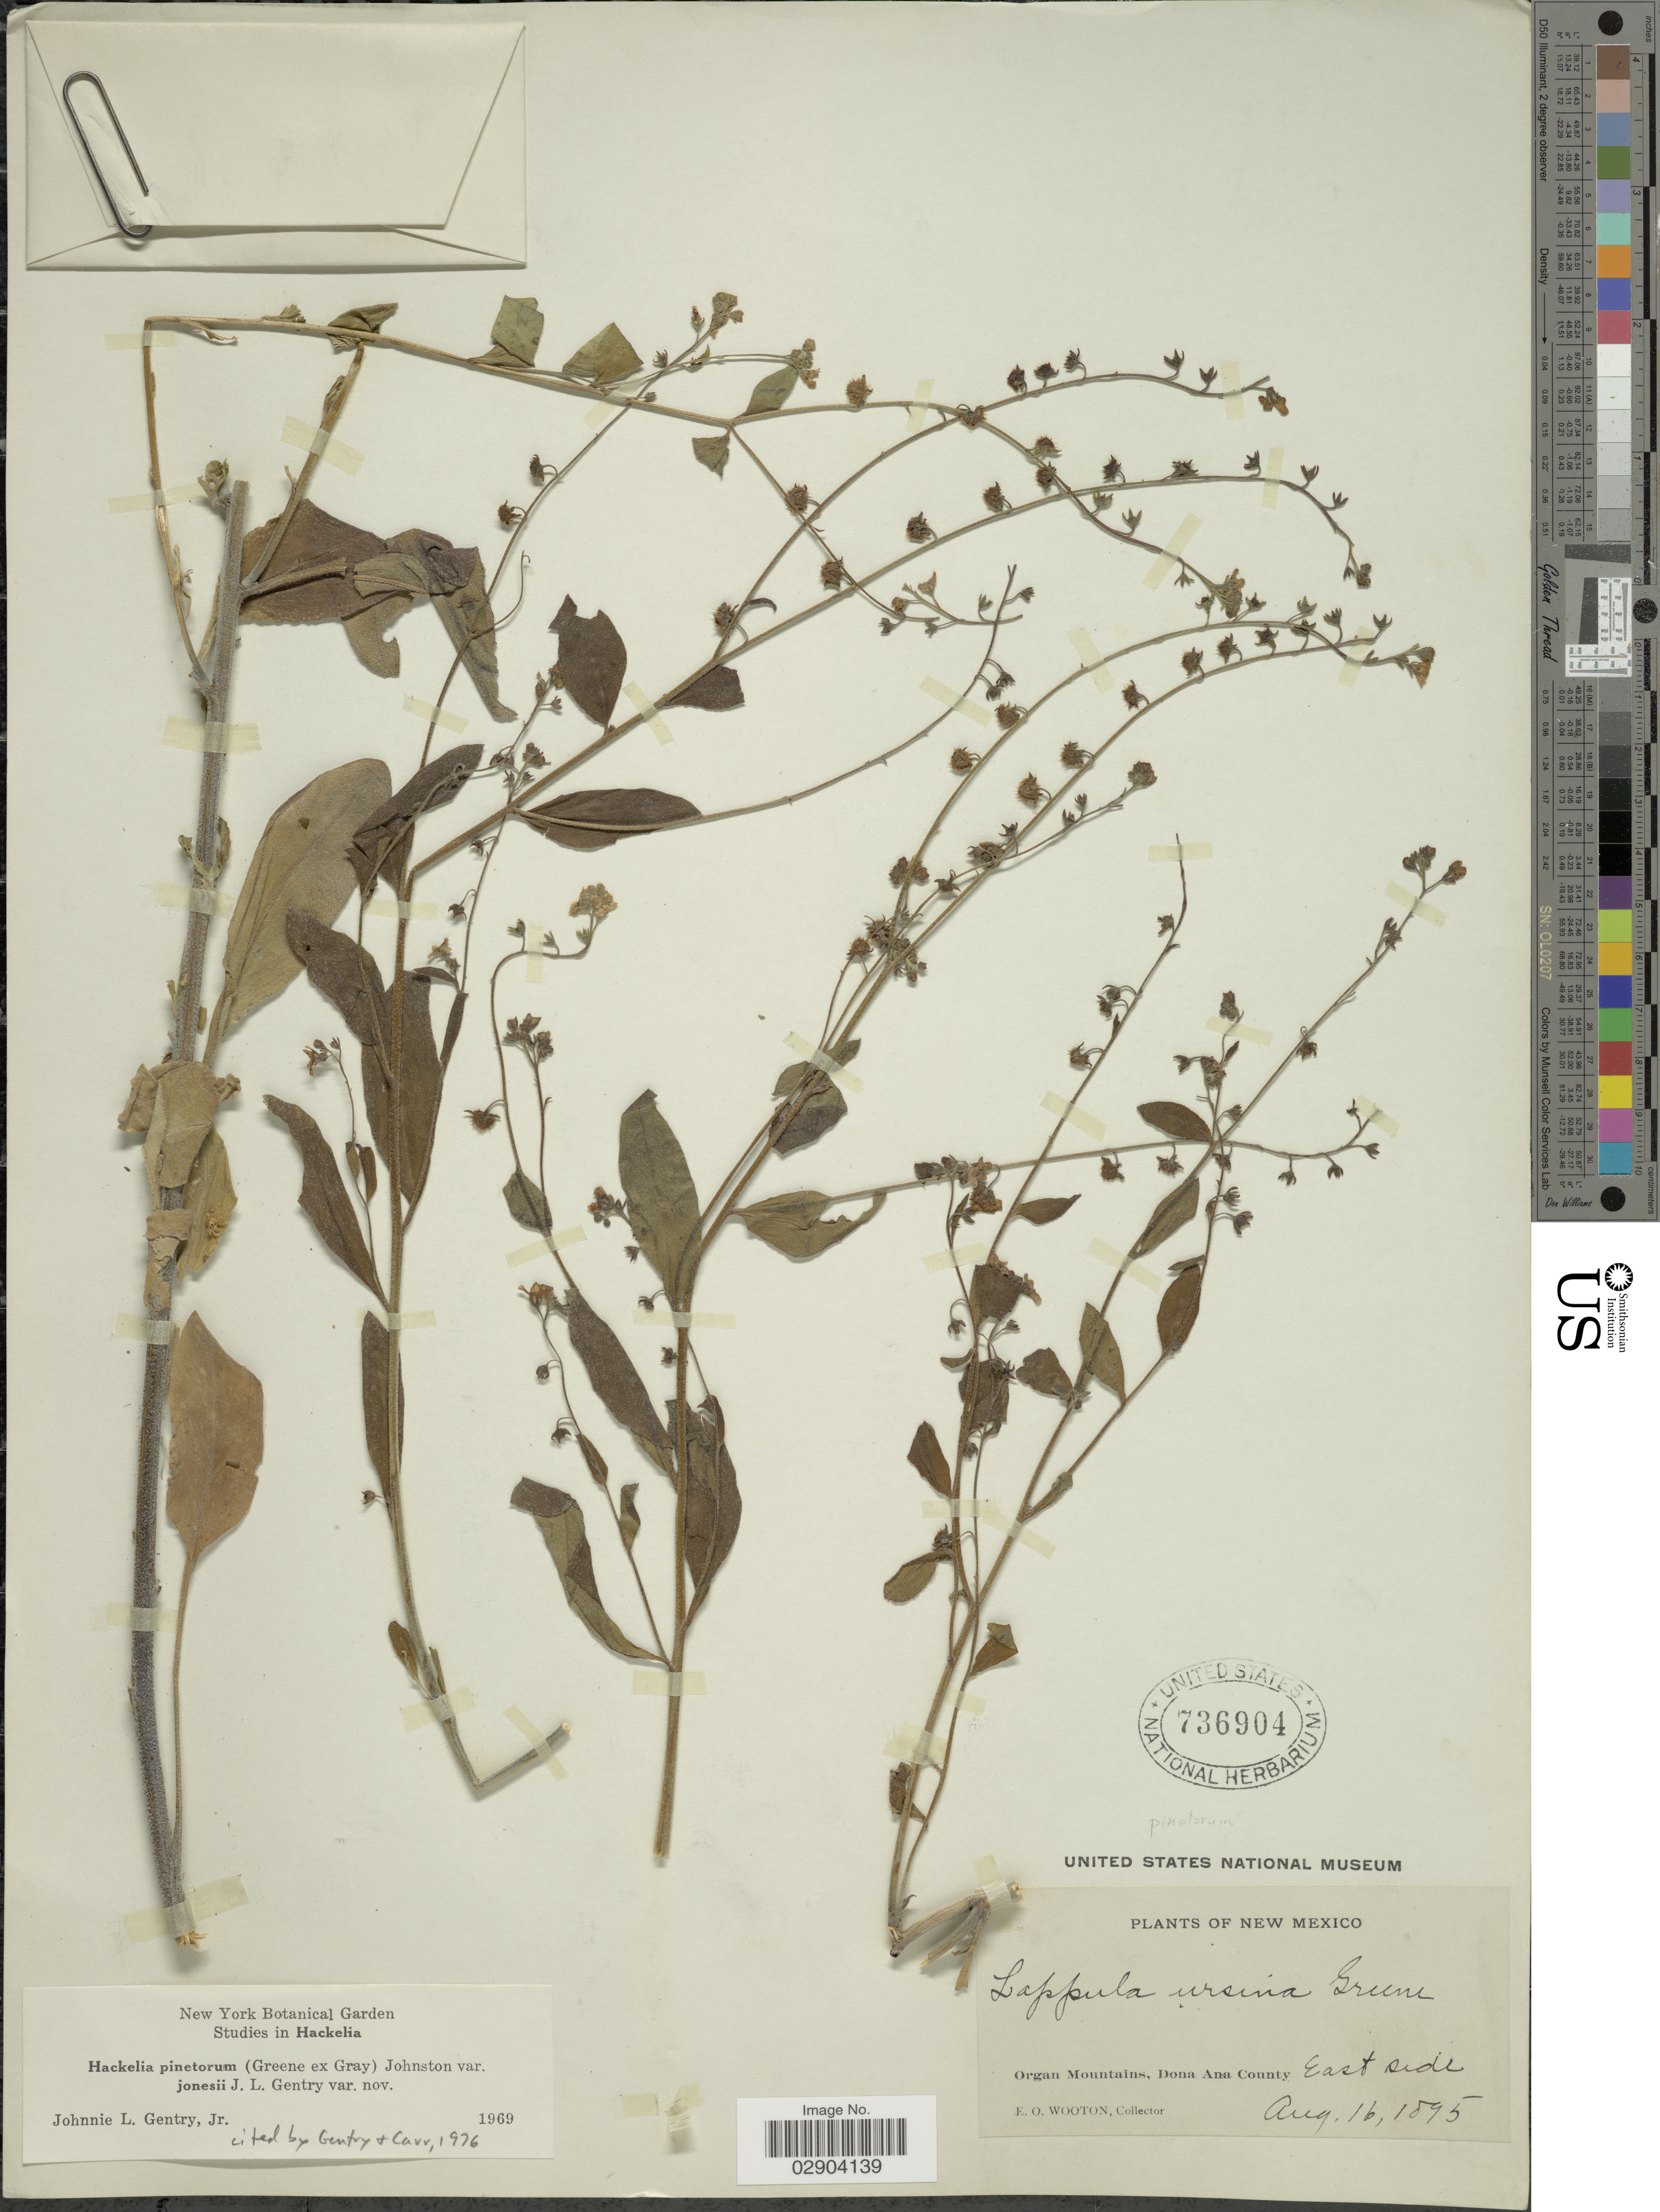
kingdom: Plantae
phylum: Tracheophyta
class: Magnoliopsida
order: Boraginales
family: Boraginaceae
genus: Hackelia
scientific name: Hackelia setosa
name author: I.M. Johnst.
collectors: E. O. Wooton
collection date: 1895-08-16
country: United States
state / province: New Mexico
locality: Organ Mountains, Dona Ana County. East side.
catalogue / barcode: US 736904